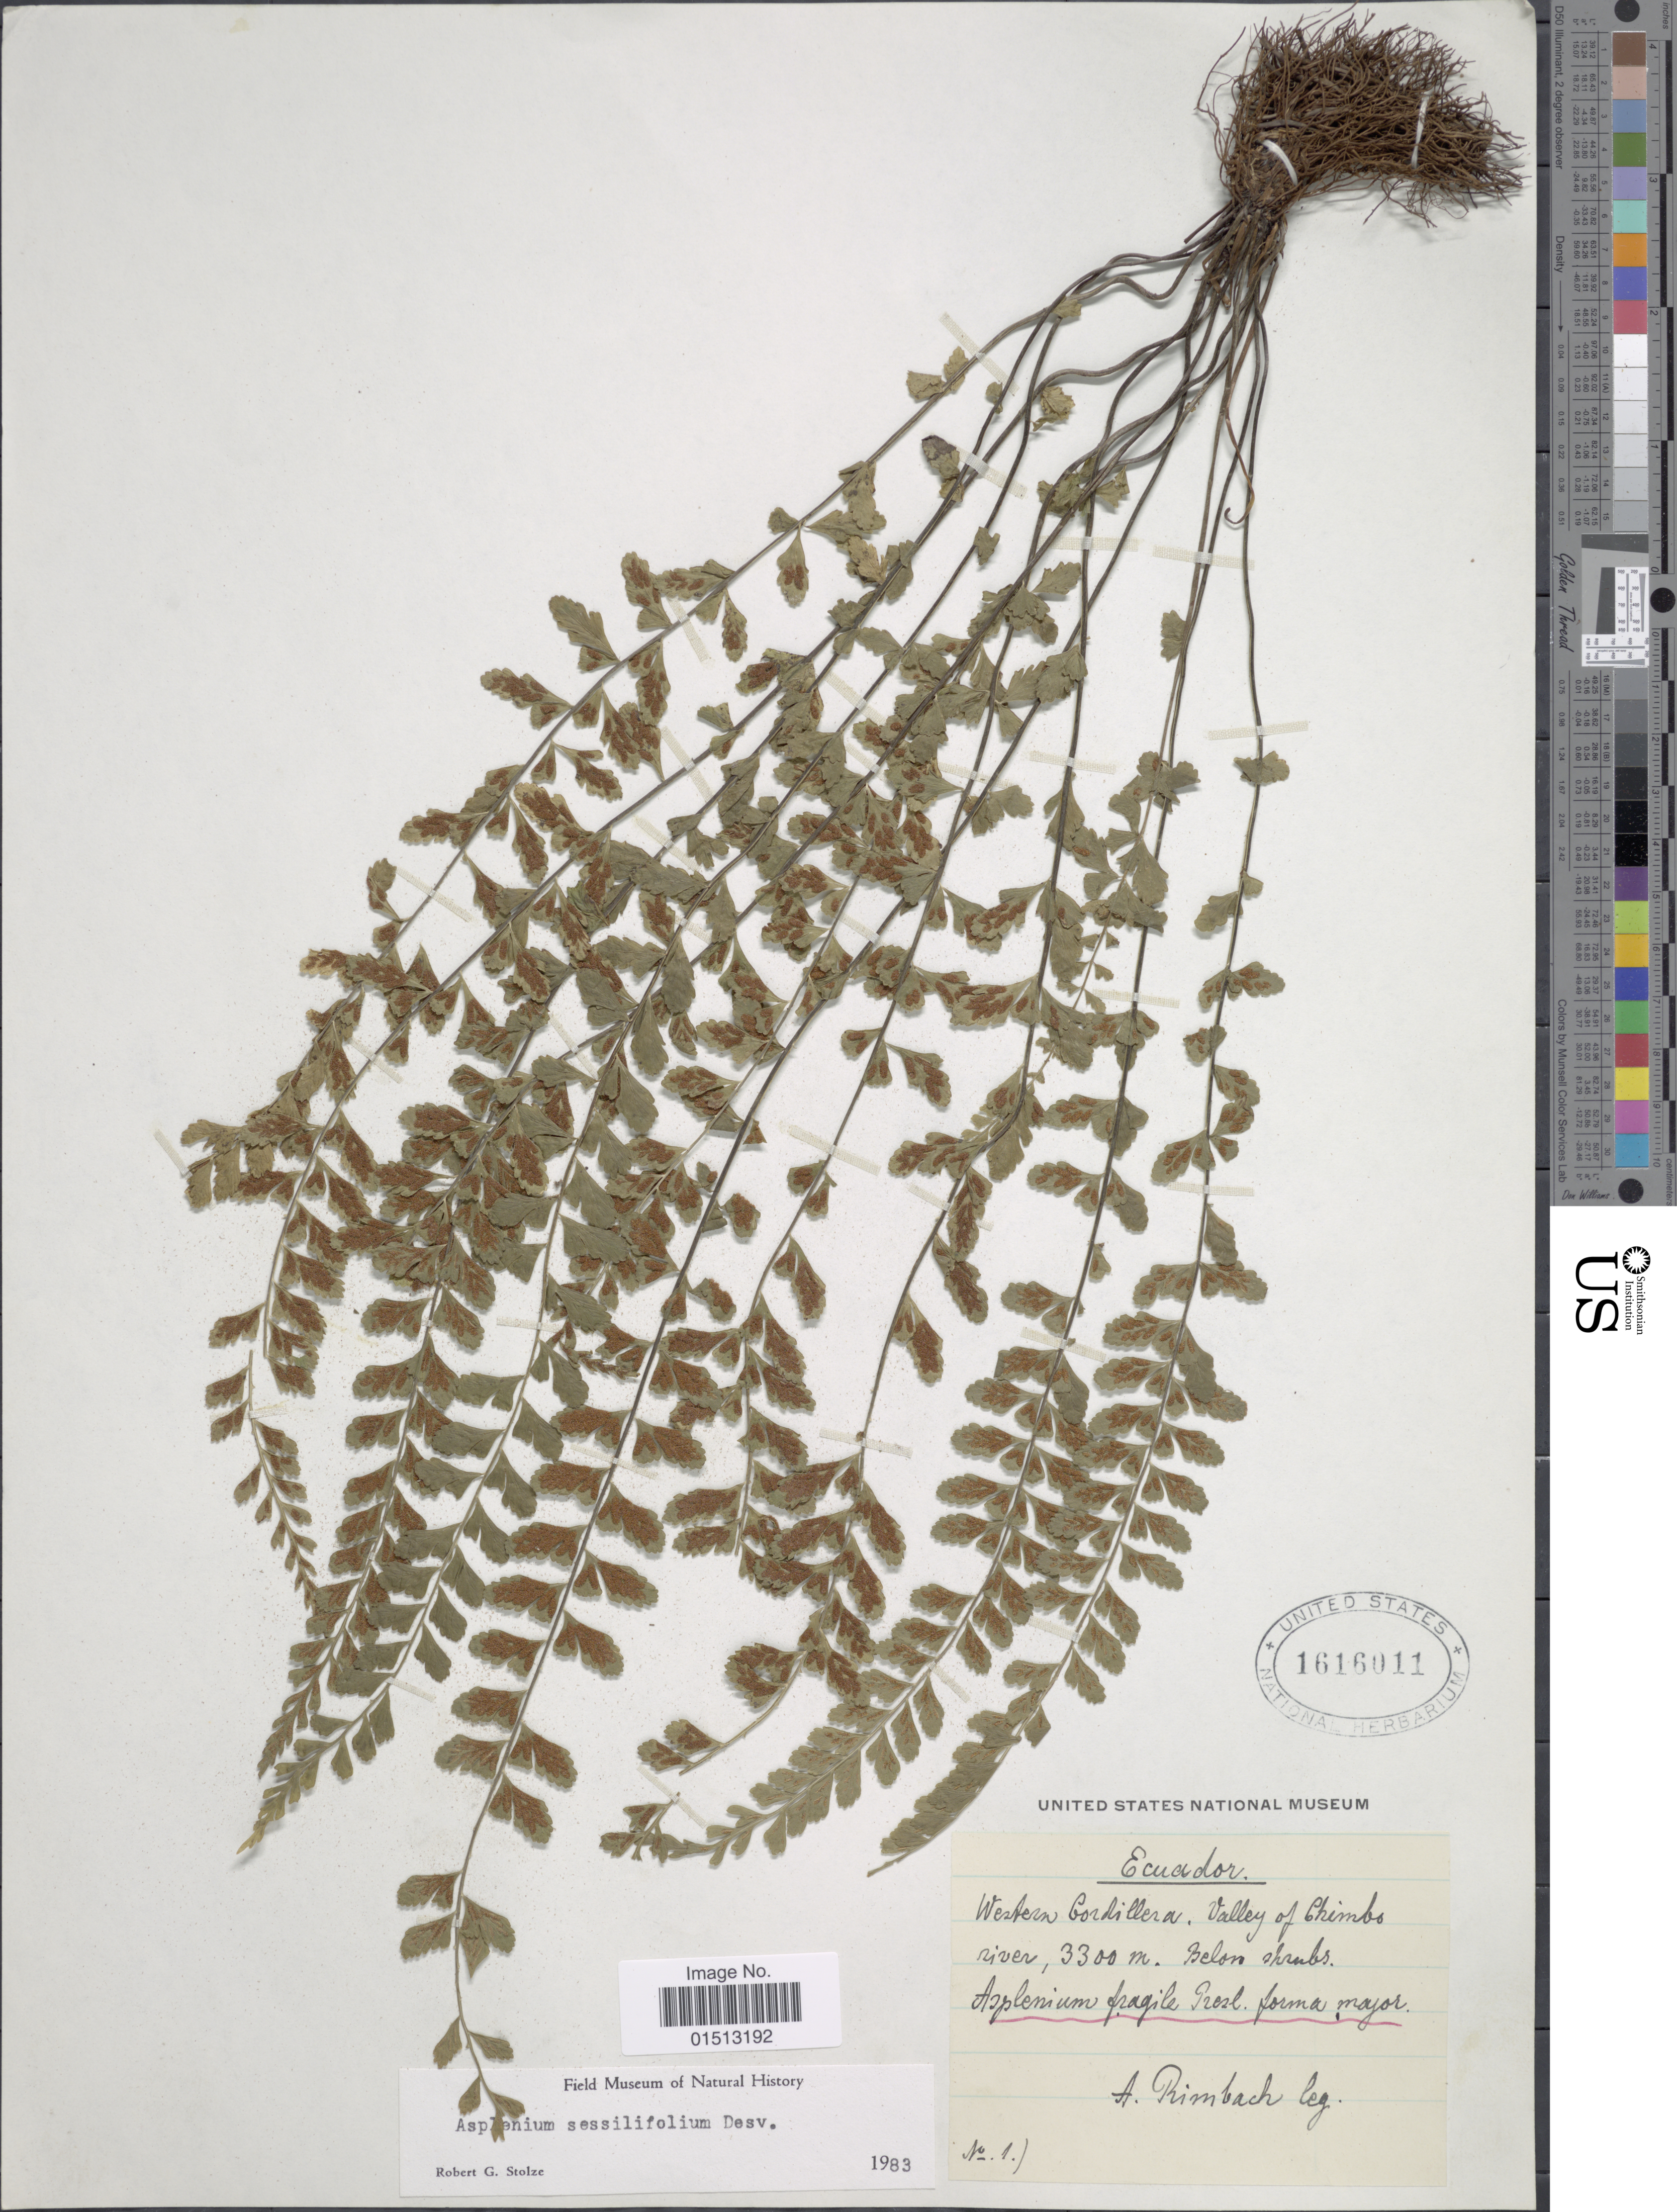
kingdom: Plantae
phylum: Tracheophyta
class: Polypodiopsida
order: Polypodiales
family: Aspleniaceae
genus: Asplenium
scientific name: Asplenium sessilifolium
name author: Desv.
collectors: A. Rimbach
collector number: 1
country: Ecuador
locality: Western Cordillera, Valley of Chimbo river, Belon shrubs.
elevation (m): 3300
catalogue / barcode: US 1616011